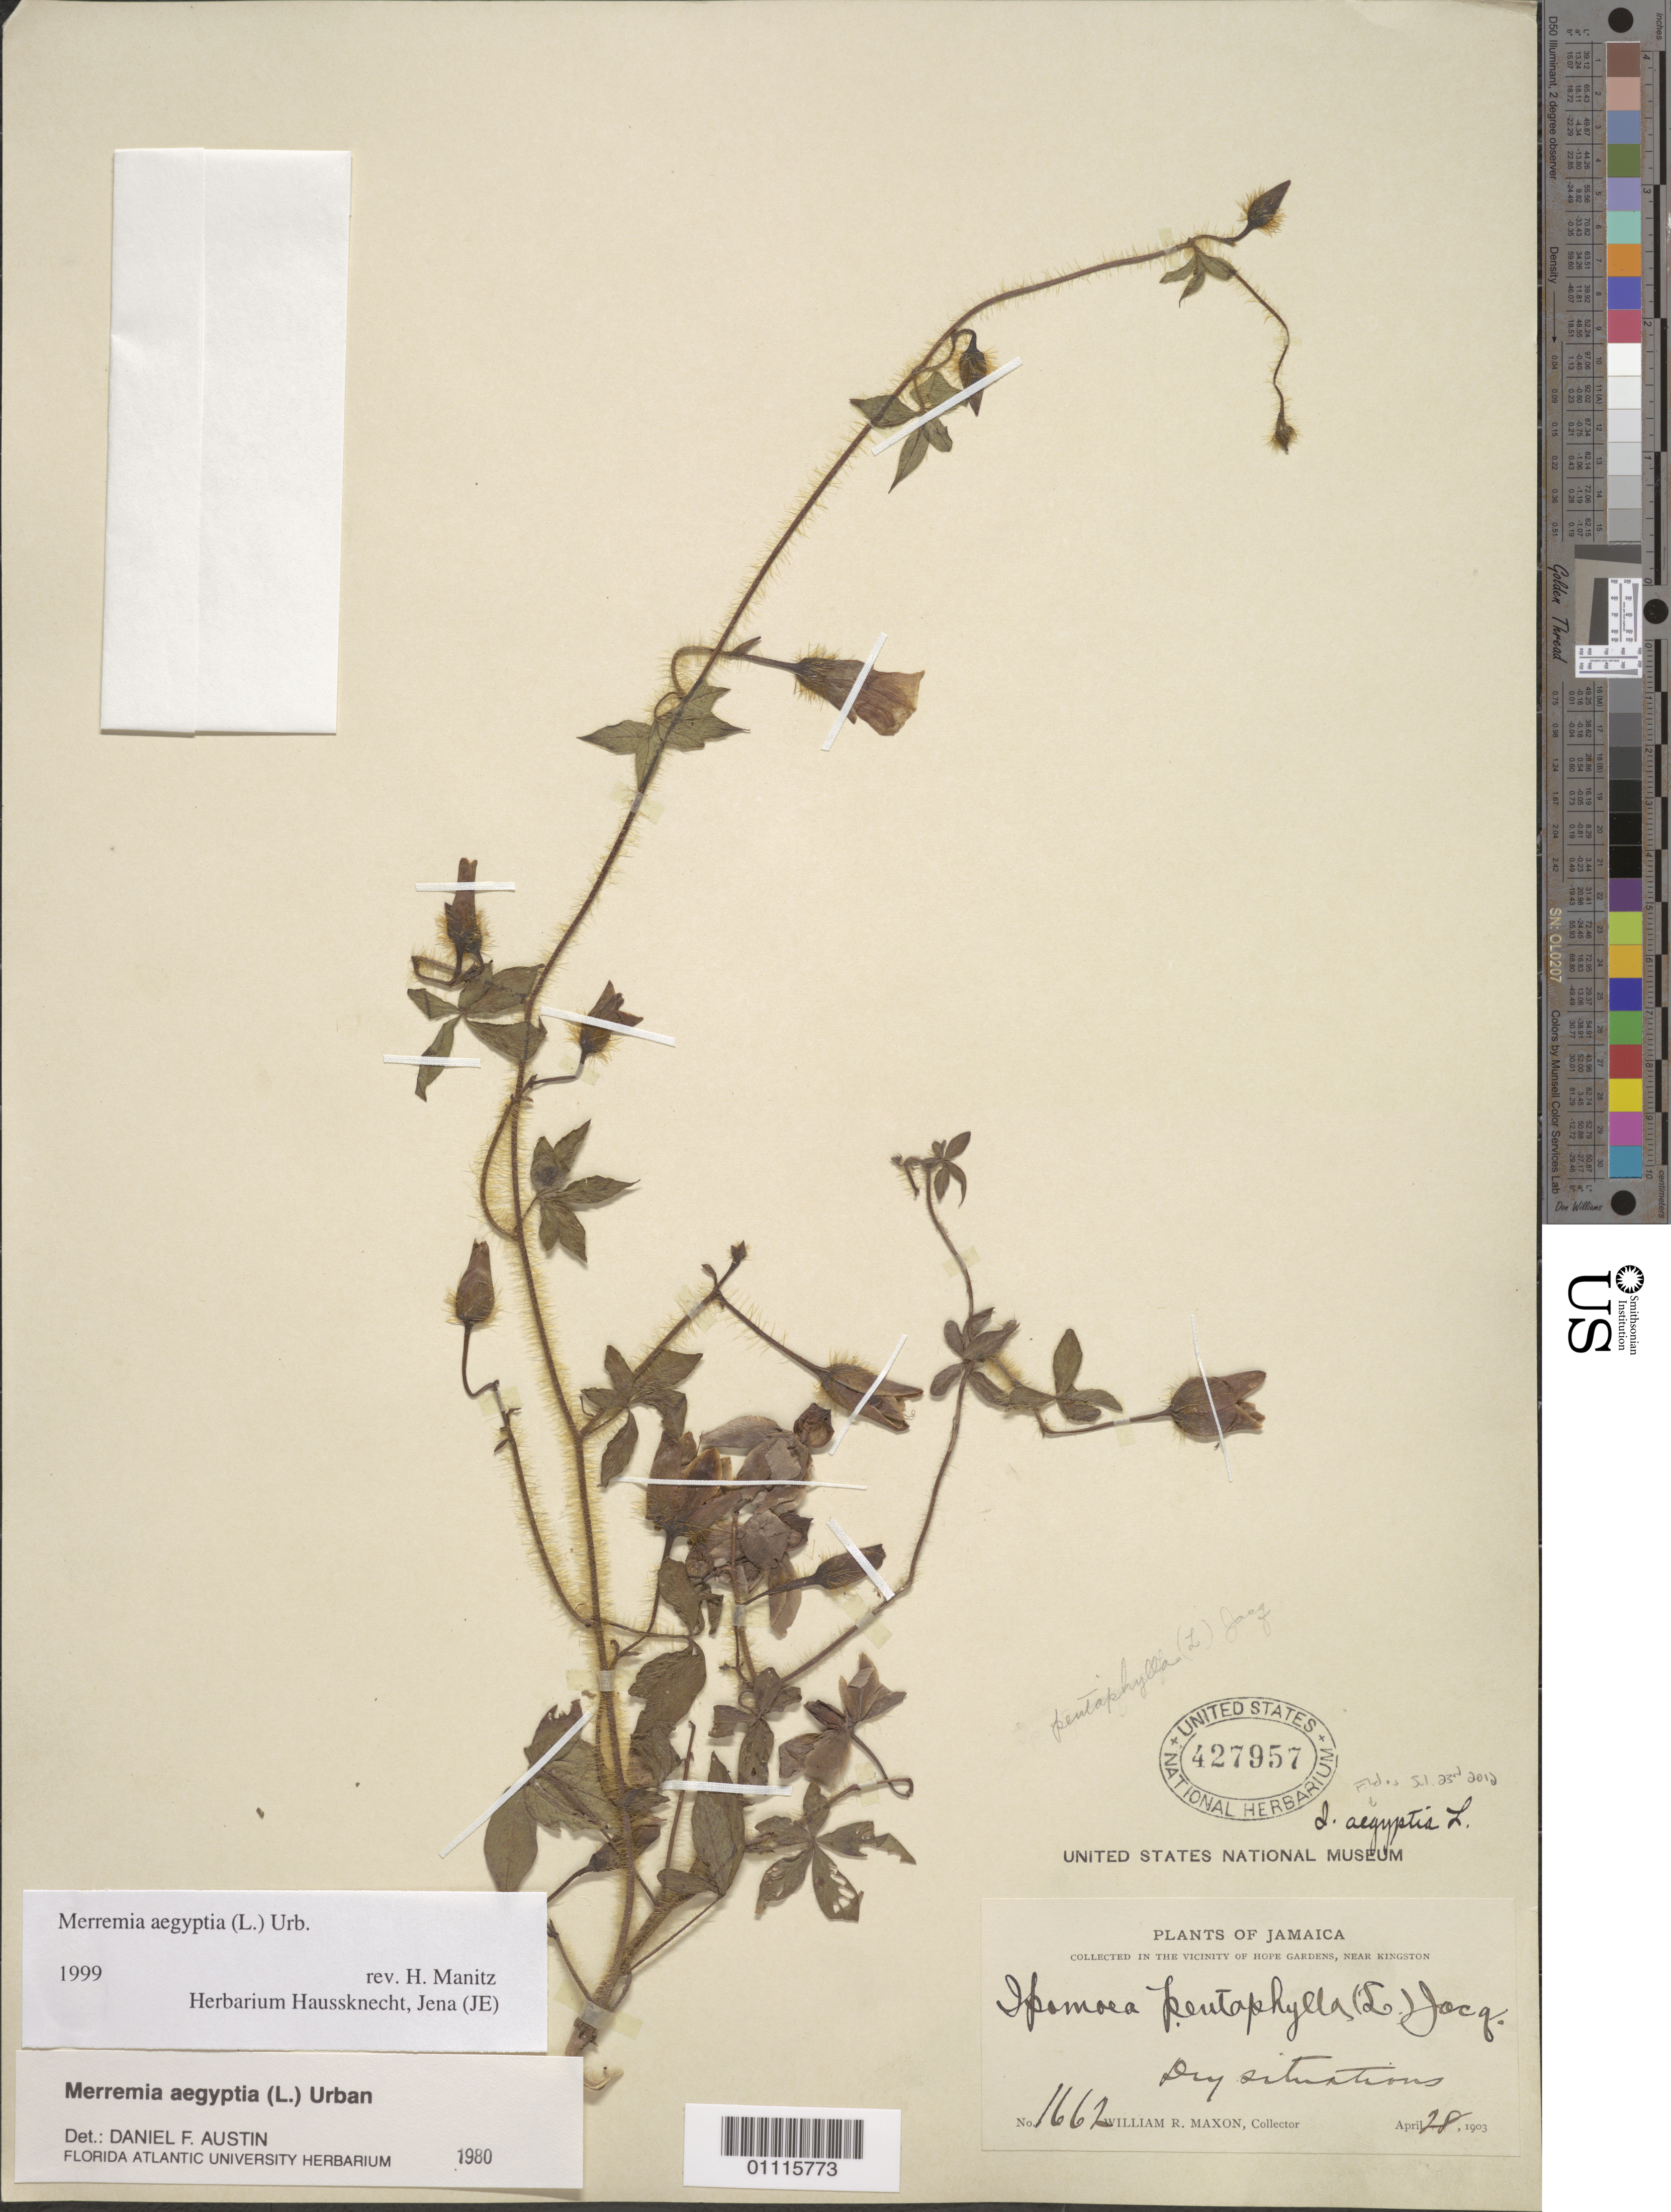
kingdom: Plantae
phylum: Tracheophyta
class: Magnoliopsida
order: Solanales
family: Convolvulaceae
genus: Distimake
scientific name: Distimake aegyptius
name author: (L.) A. R. Simões & Staples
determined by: Strong, Mark T., (BOT), Smithsonian Institution - National Museum of Natural History (UNITED STATES)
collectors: W. R. Maxon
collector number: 1662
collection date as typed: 28 Apr 1903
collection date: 1903-04-28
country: Jamaica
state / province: Kingston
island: Jamaica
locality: Collected in the vicinity of Hope Gardens. Dry situations.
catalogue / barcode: US 427957